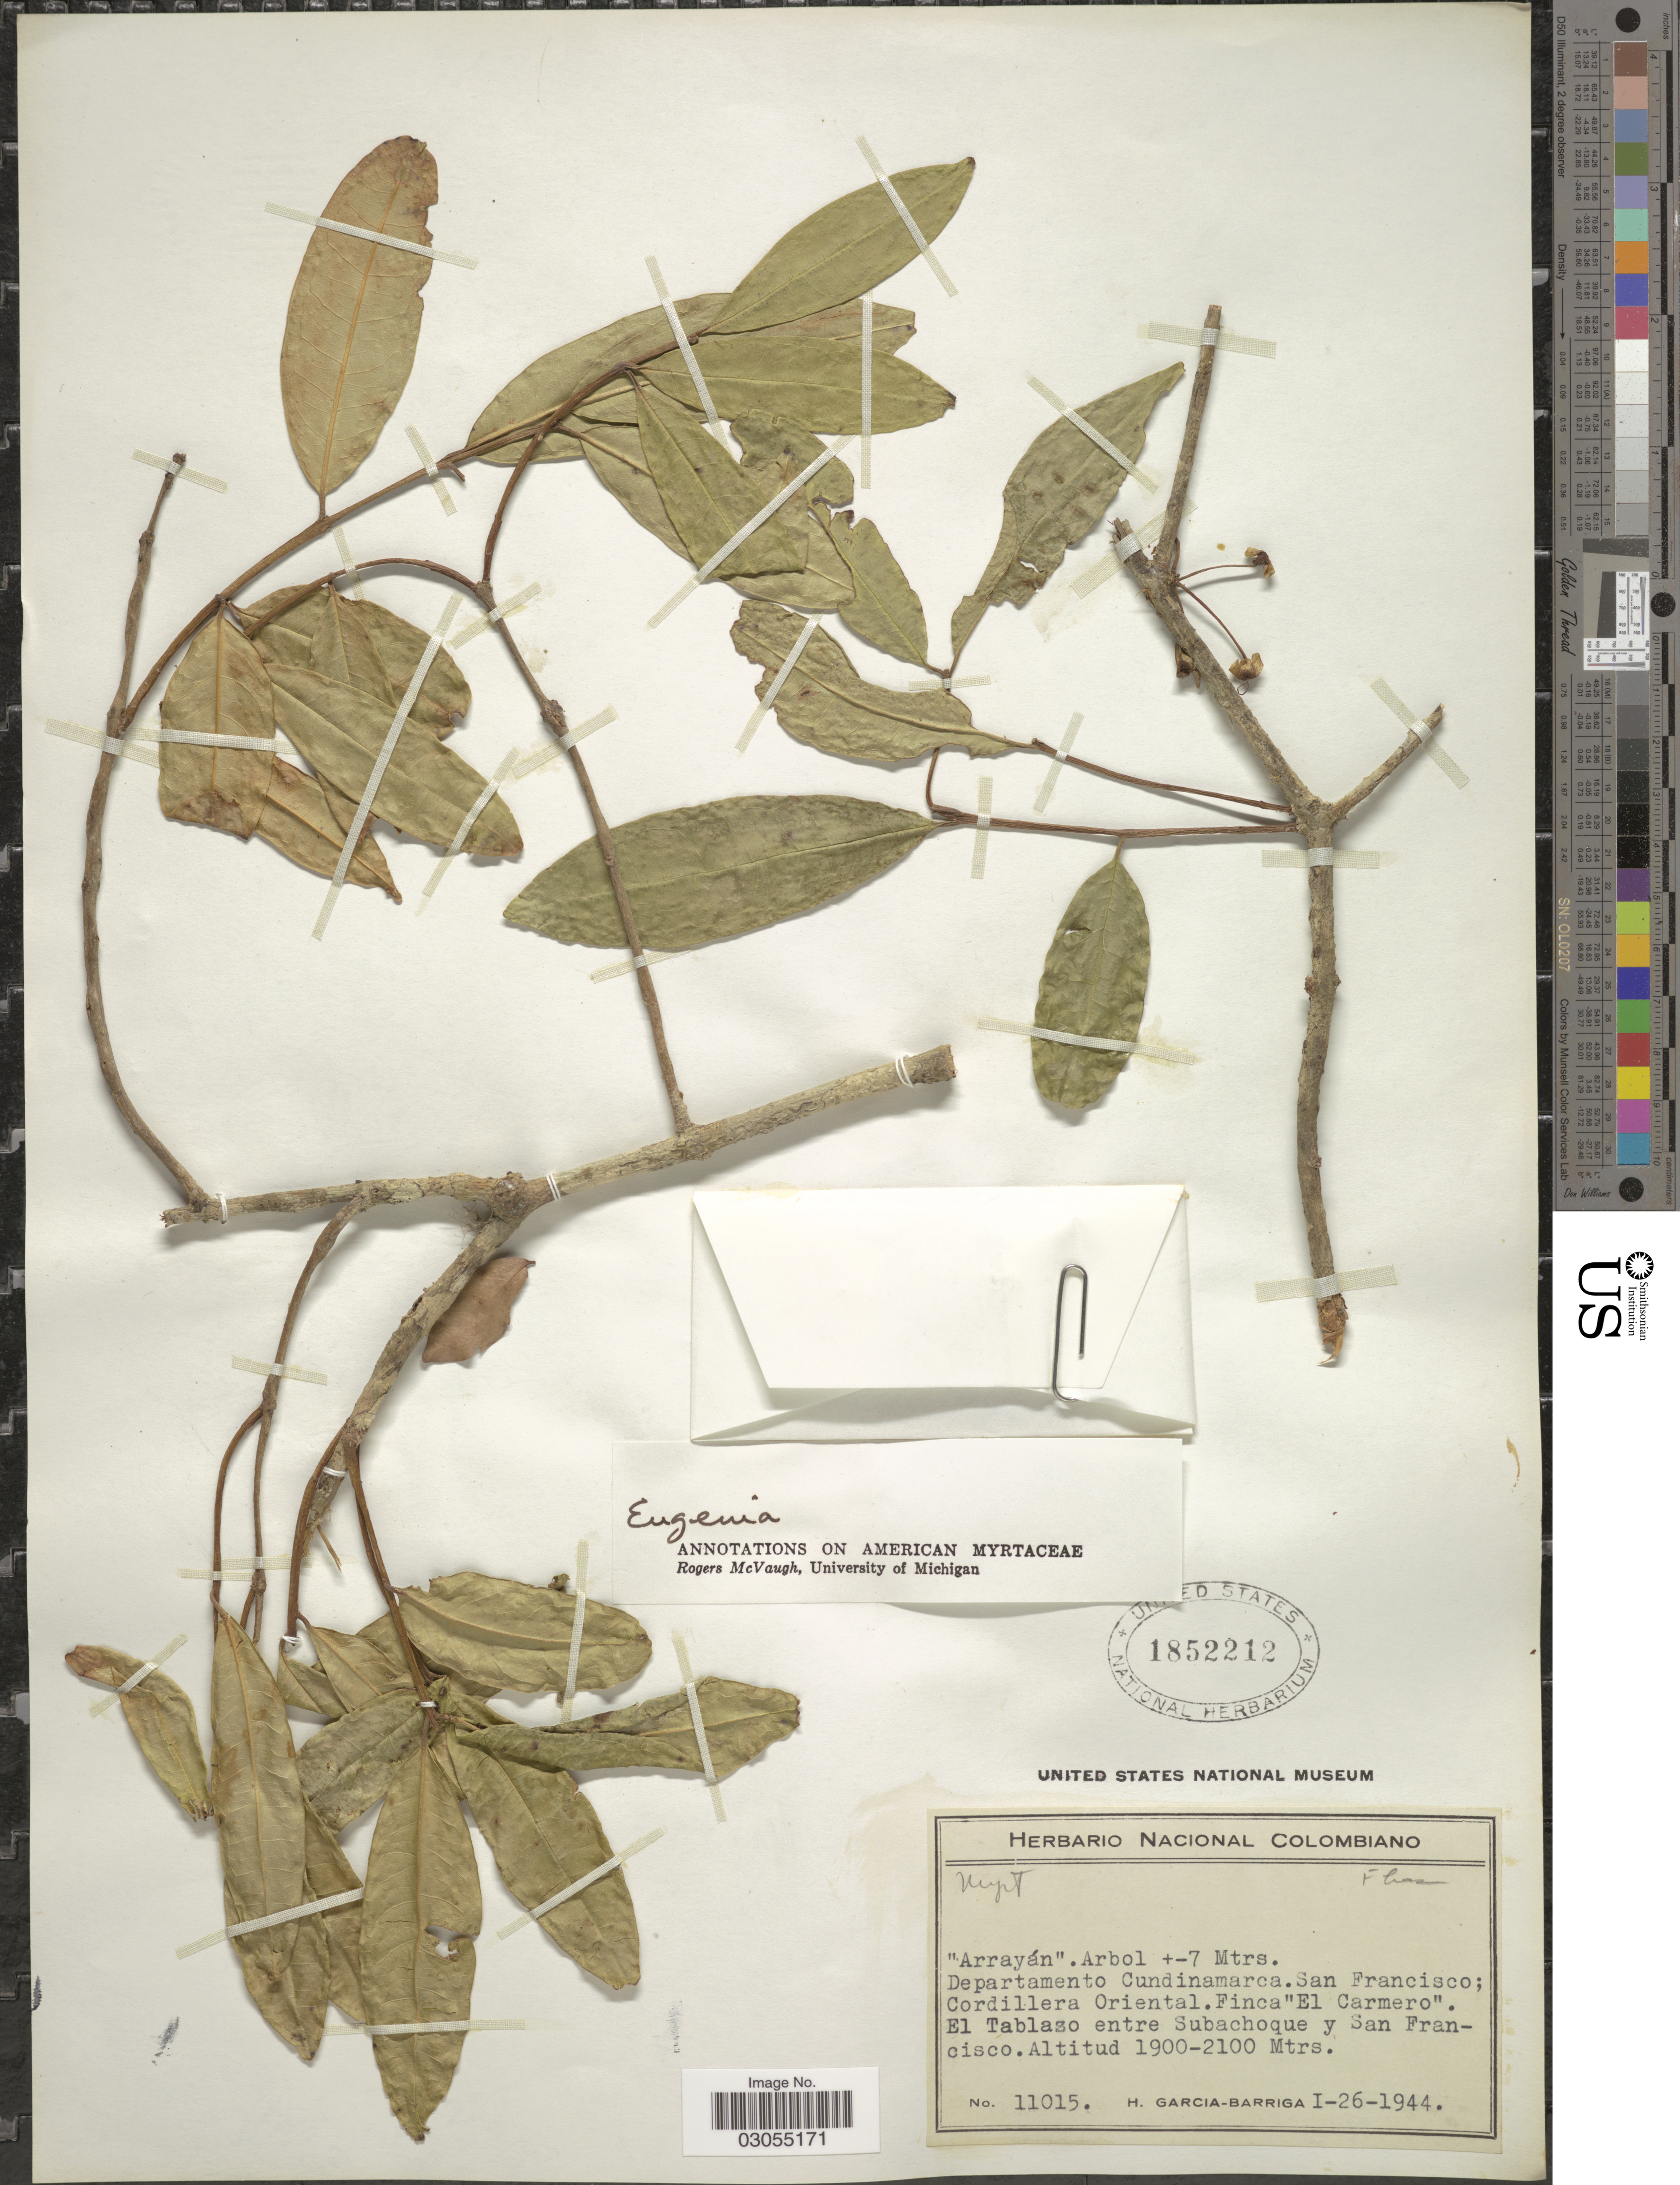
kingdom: Plantae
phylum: Tracheophyta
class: Magnoliopsida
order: Myrtales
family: Myrtaceae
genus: Eugenia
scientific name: Eugenia sp.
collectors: H. García Barriga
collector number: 11015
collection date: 1944-01-26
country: Colombia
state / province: Cundinamarca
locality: Departamento Cundinamarca. San Francisco; Cordillera Oriental. Finca "El Carmero". El Tablazo entre Subachoque y San Francisco.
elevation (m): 1900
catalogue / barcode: US 1852212